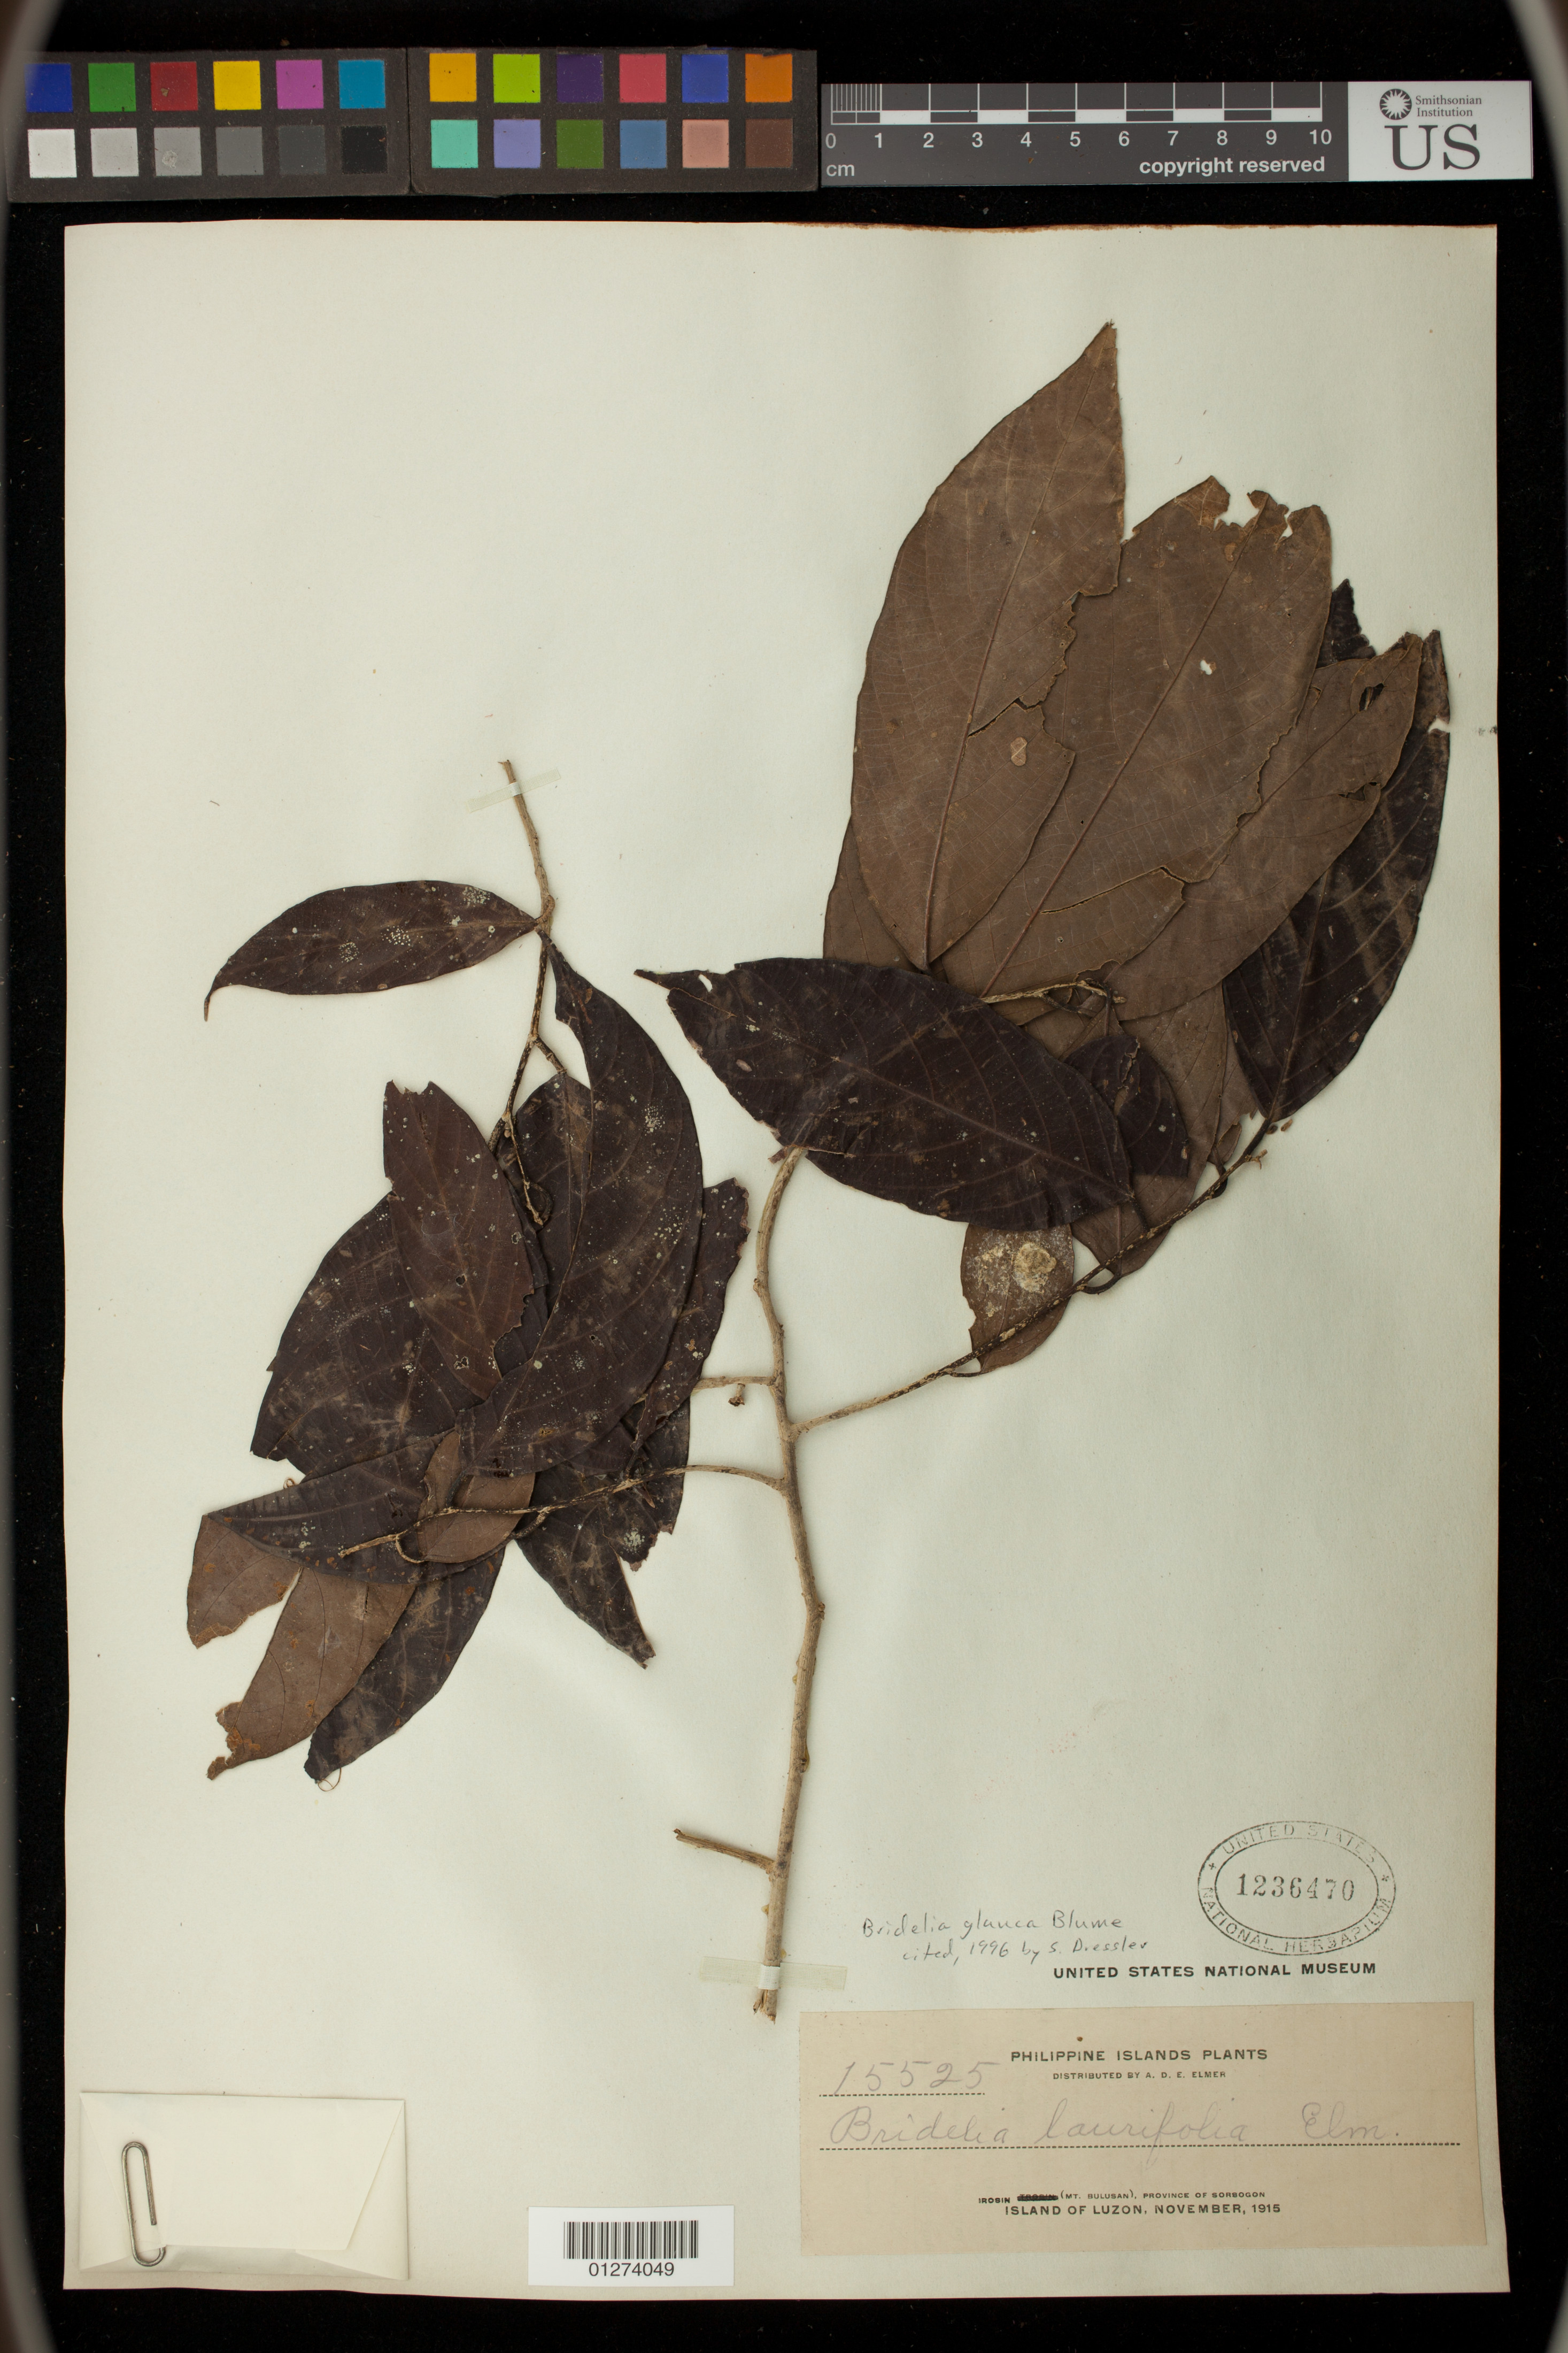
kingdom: Plantae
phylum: Tracheophyta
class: Magnoliopsida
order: Malpighiales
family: Phyllanthaceae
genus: Bridelia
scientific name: Bridelia glauca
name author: Blume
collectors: A. D. E. Elmer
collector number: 15525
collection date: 1915-11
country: Philippines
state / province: Bicol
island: Luzon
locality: Irosin (Mt. Bulusan), Province of Sorsogon, Island of Luzon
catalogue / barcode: US 1236470